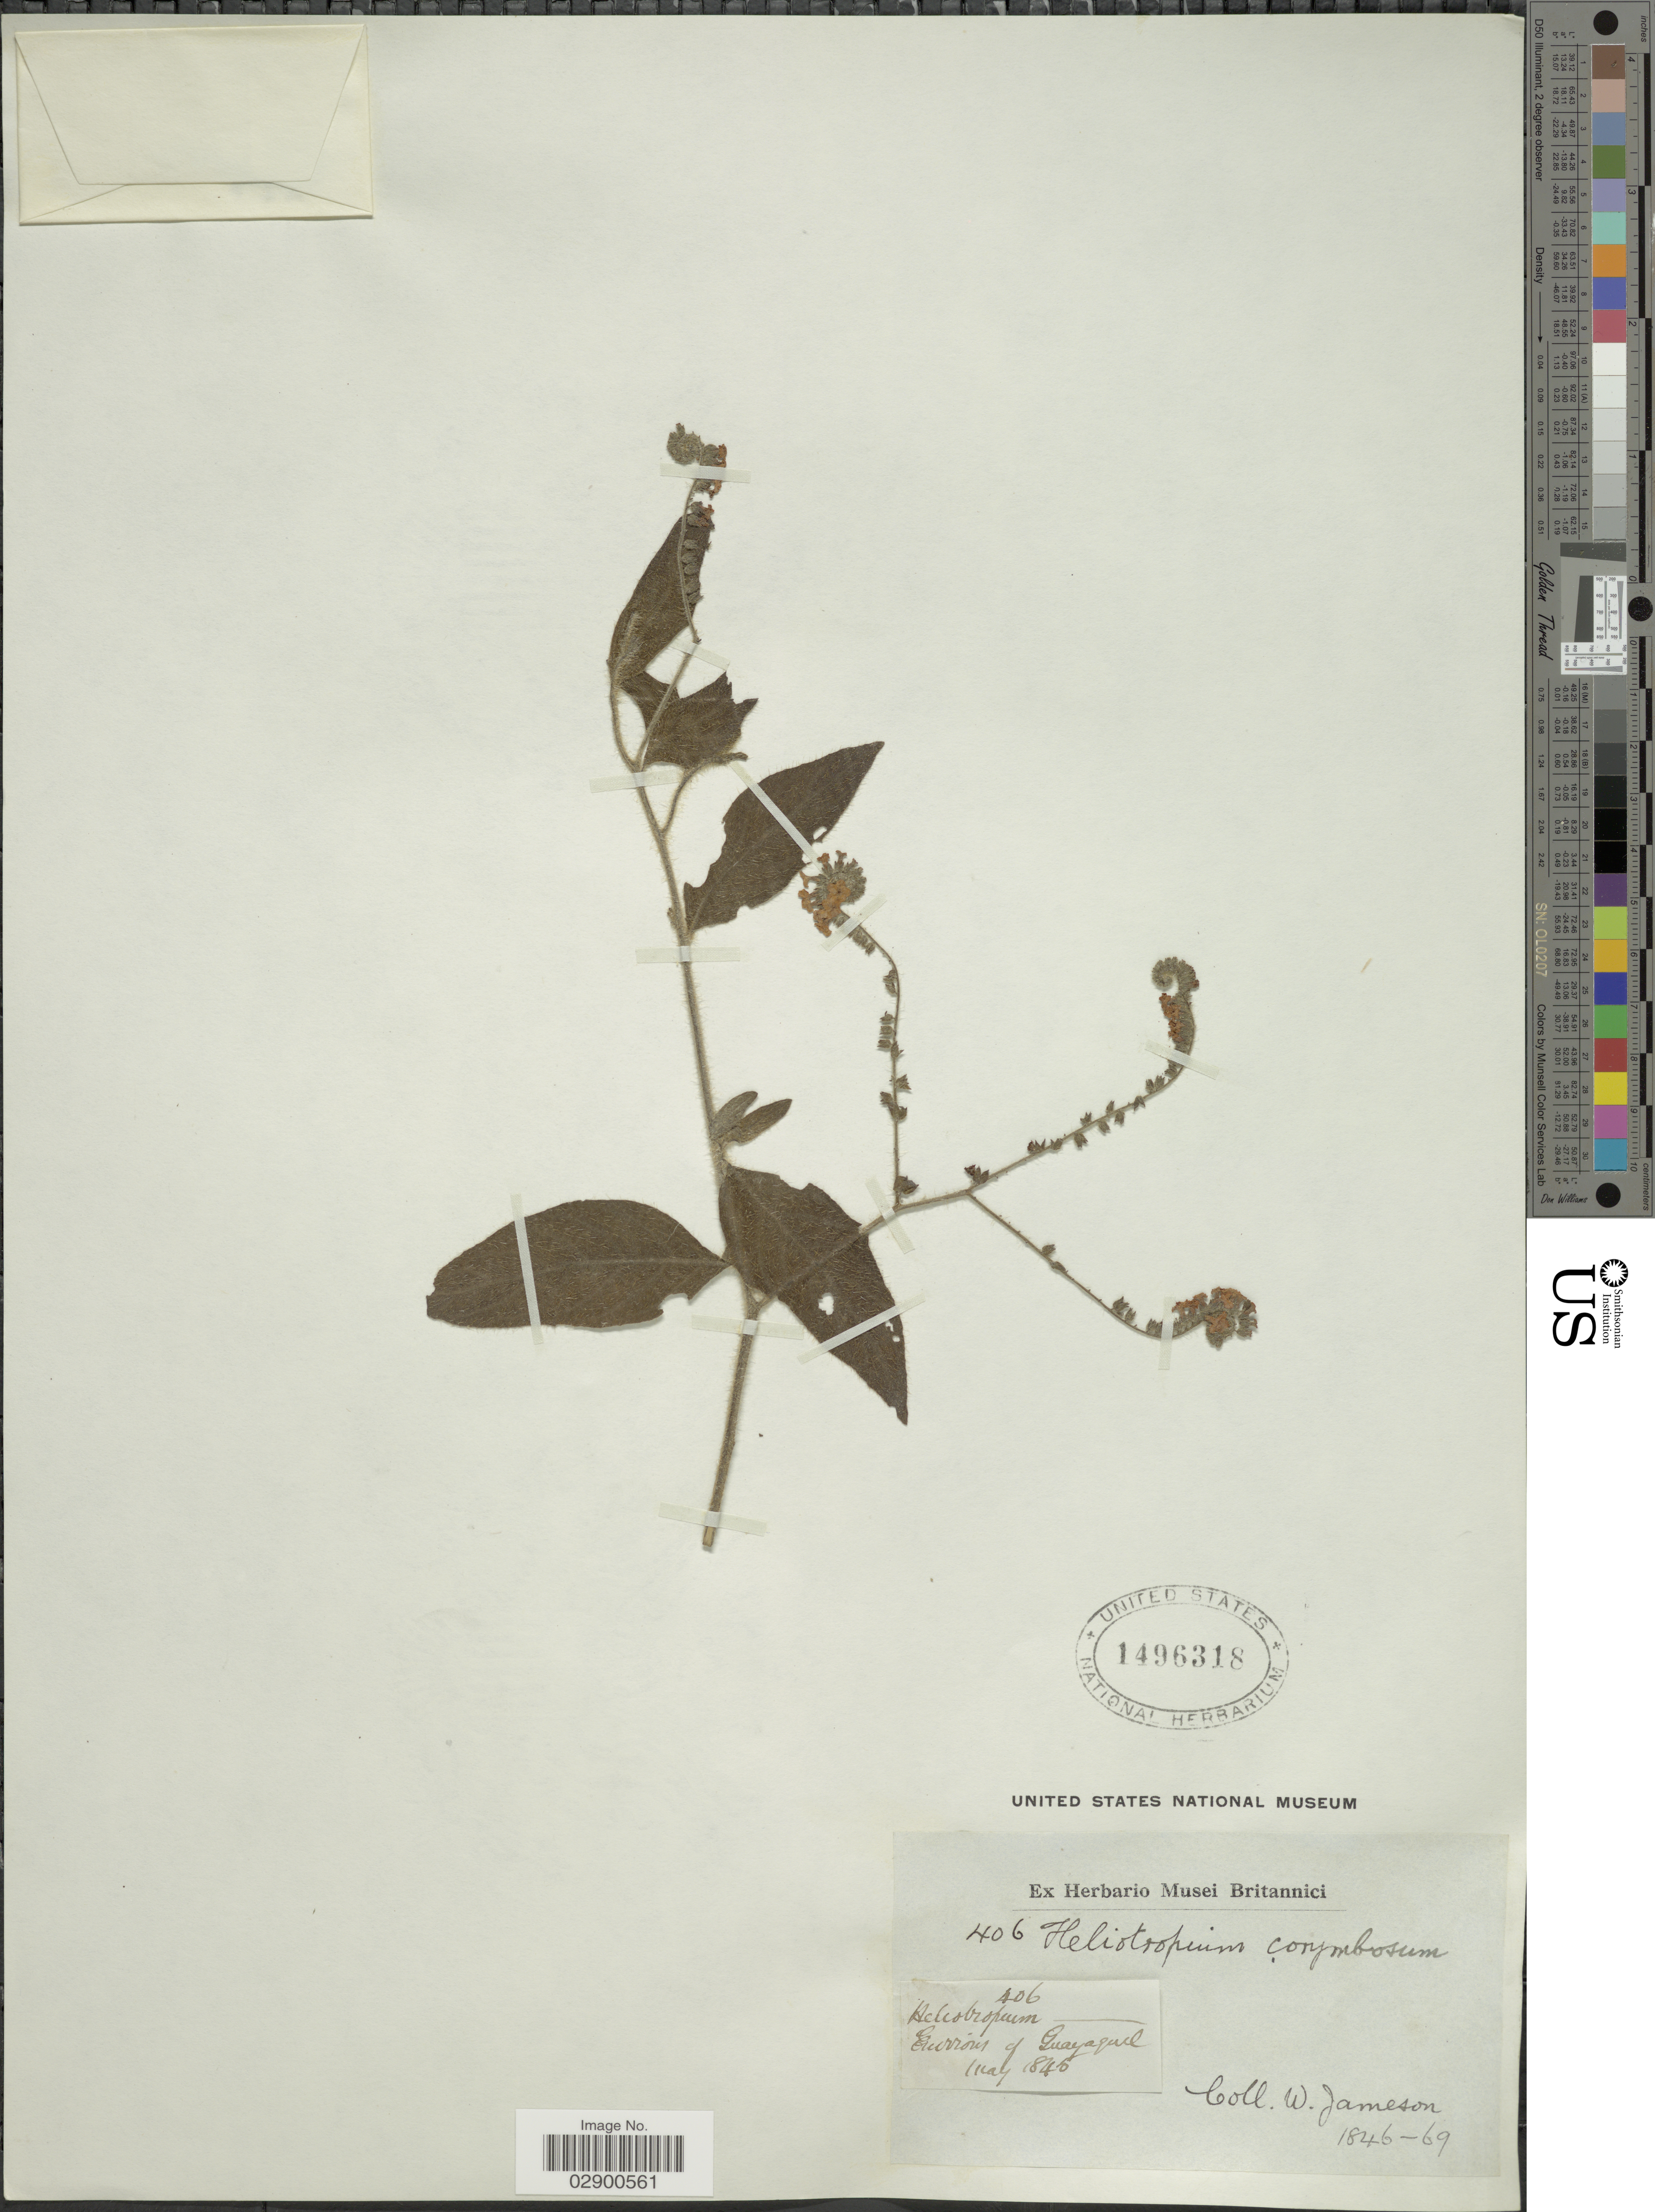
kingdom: Plantae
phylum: Tracheophyta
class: Magnoliopsida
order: Boraginales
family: Heliotropiaceae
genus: Heliotropium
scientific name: Heliotropium rufipilum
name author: (Benth.) I.M. Johnst.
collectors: W. Jameson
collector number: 406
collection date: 1846-05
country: Ecuador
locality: Environs of Guayaquil.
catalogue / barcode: US 1496318